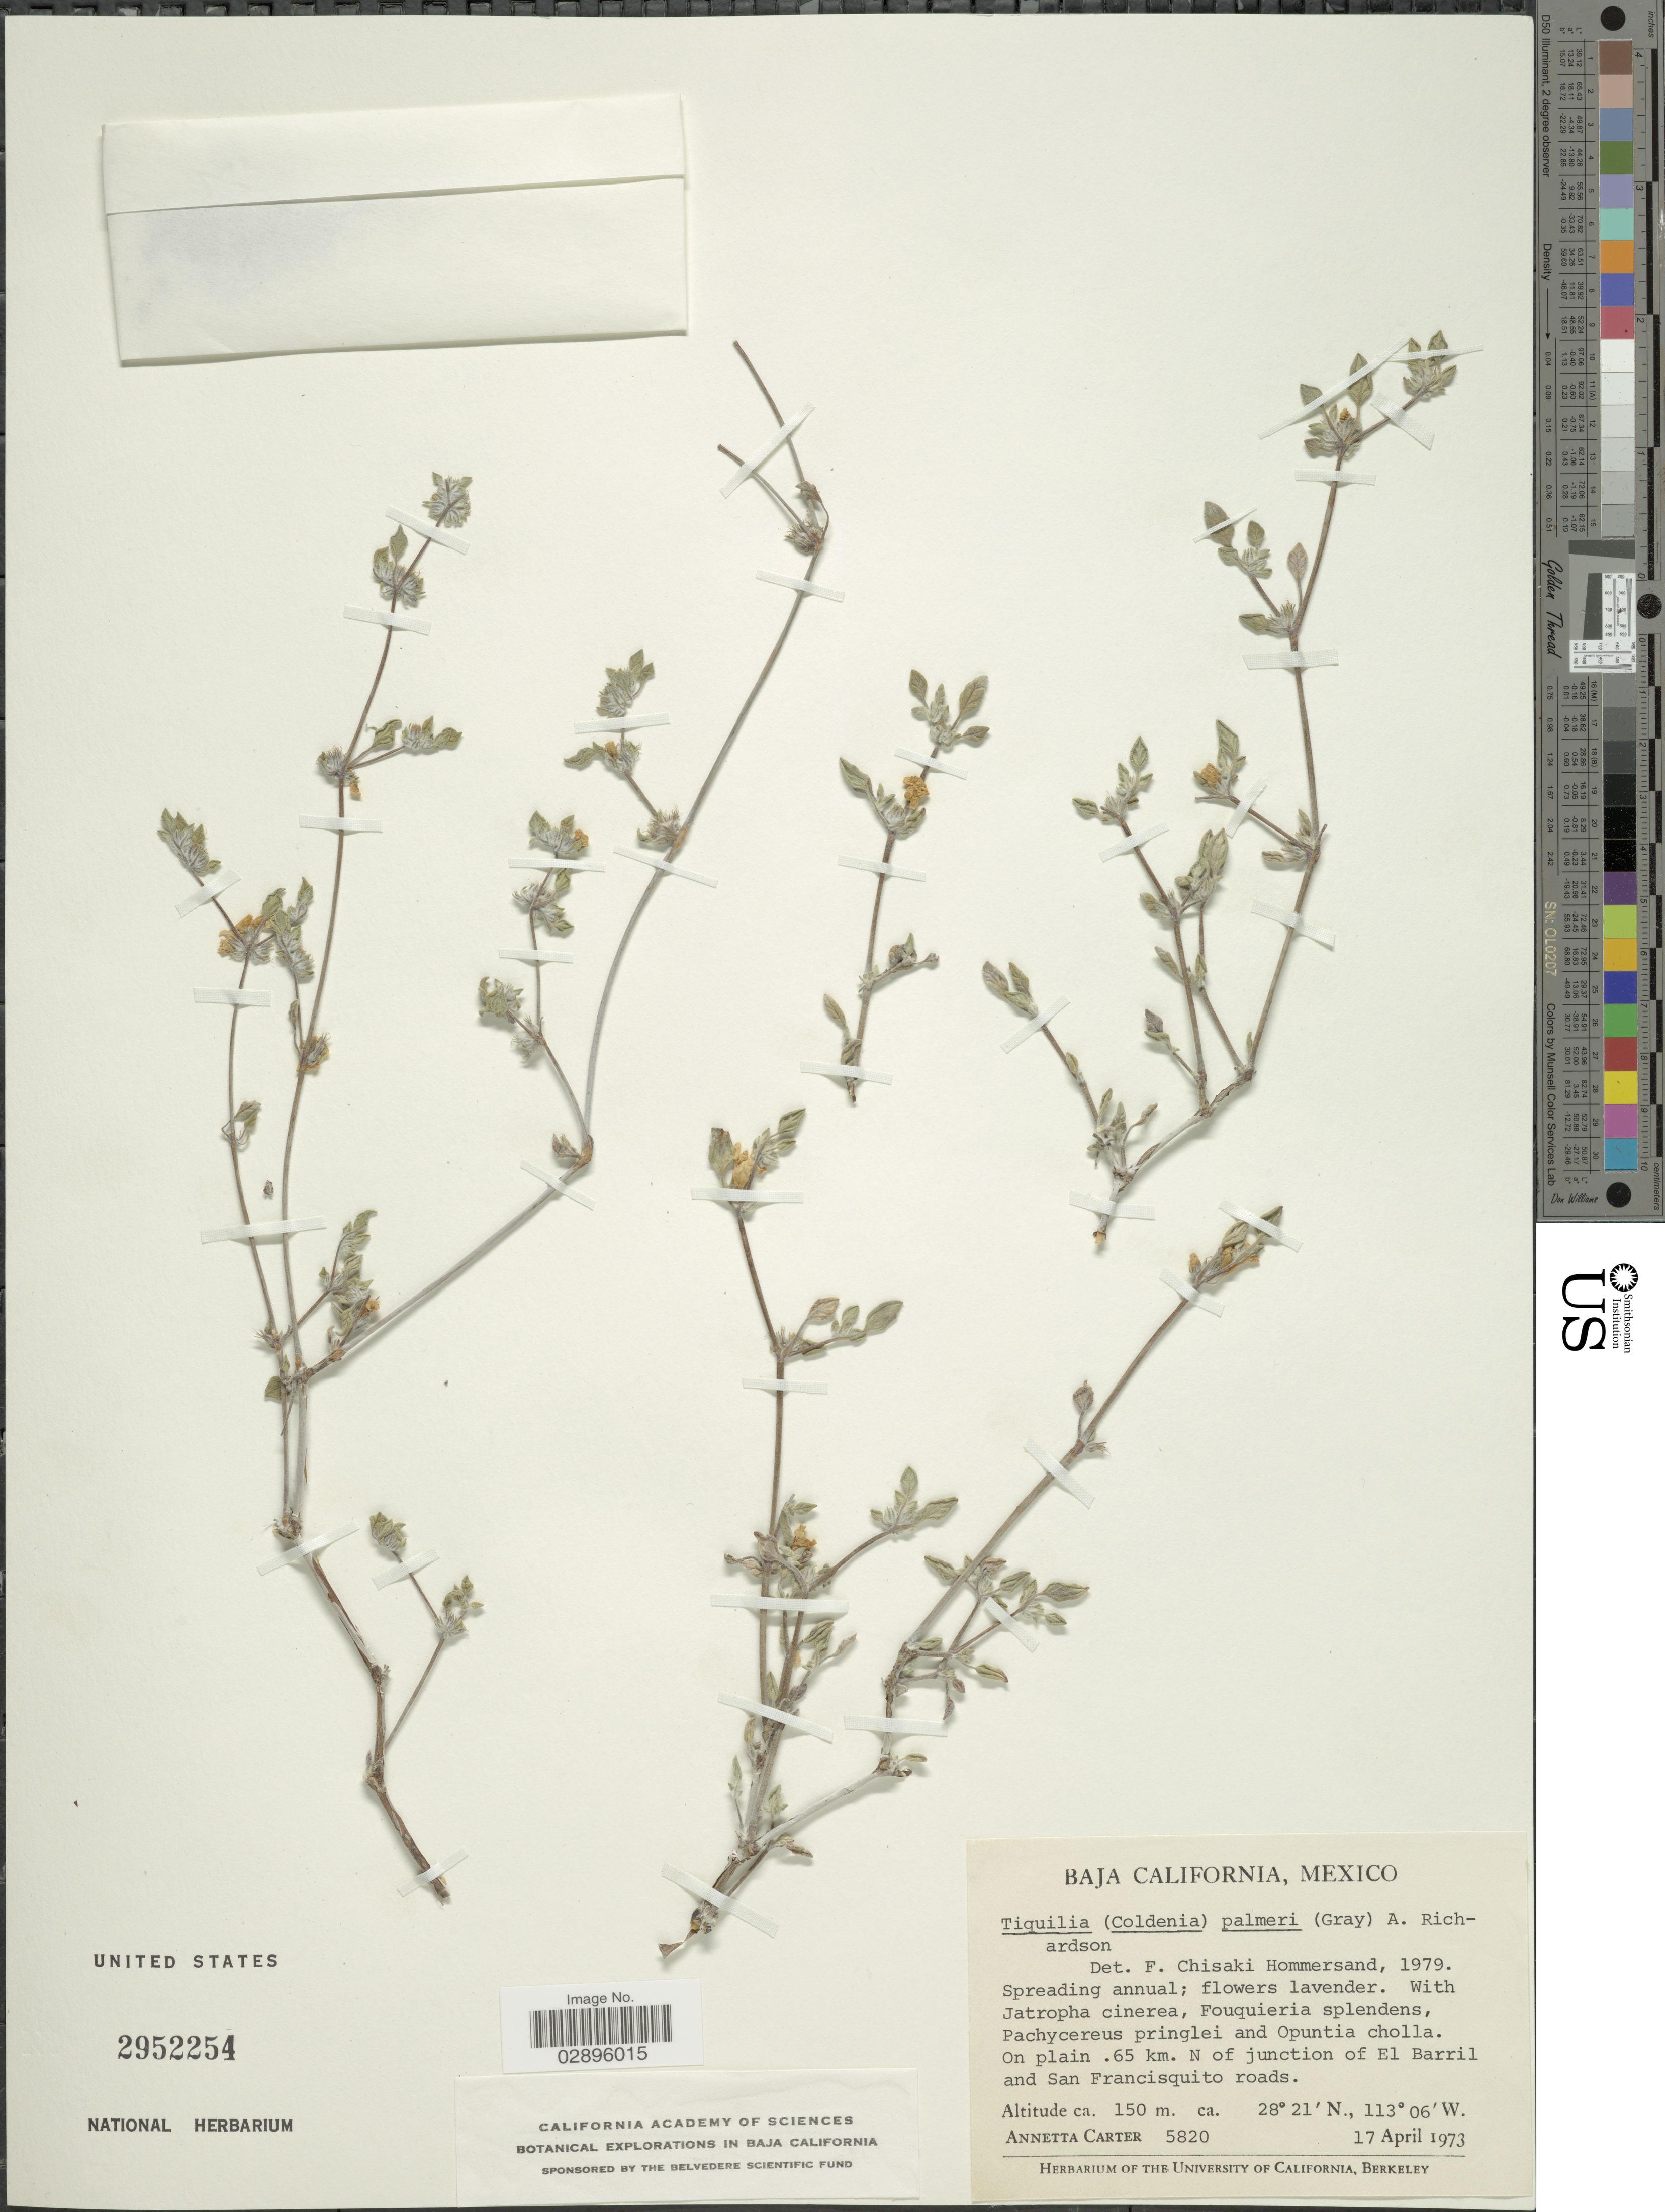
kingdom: Plantae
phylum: Tracheophyta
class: Magnoliopsida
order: Boraginales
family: Ehretiaceae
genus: Tiquilia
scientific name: Tiquilia palmeri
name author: (A. Gray) A.T. Richardson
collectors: A. Carter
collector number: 5820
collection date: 1973-04-17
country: Mexico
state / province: Baja California Sur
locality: On plain .65 km. N of junction of El Barril and San Francisquito roads.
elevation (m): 150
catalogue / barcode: US 2952254